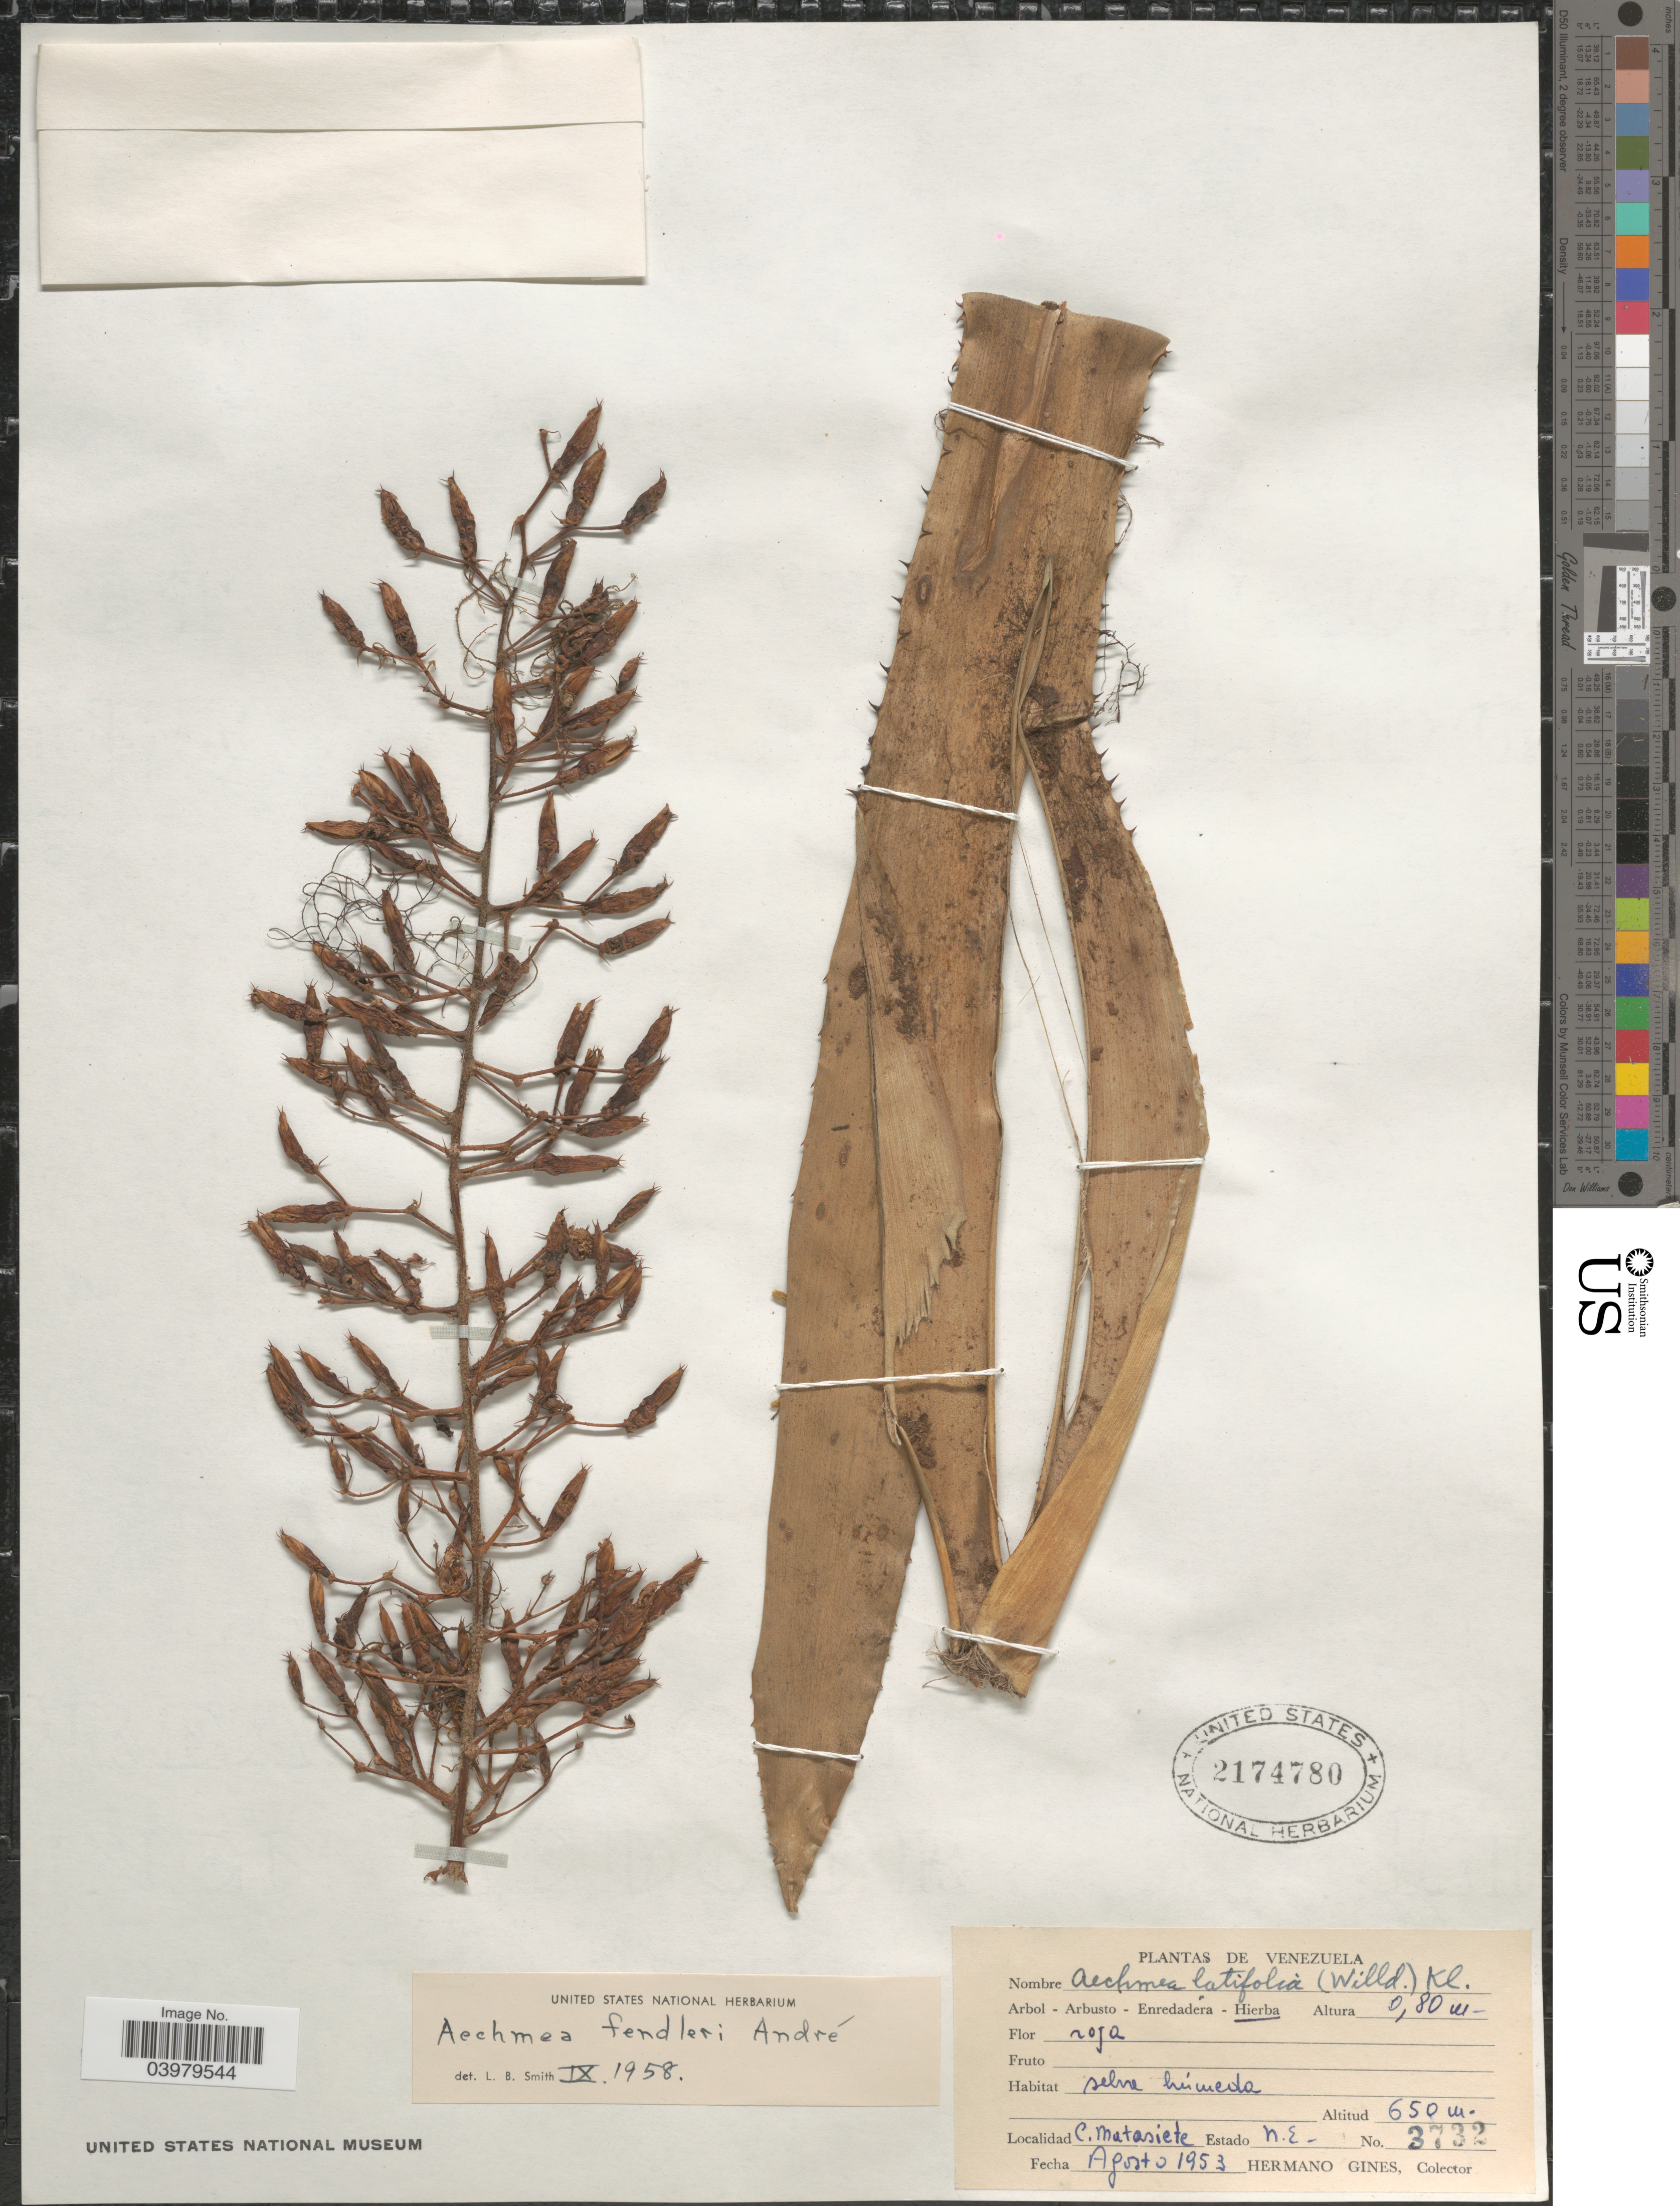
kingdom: Plantae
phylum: Tracheophyta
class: Liliopsida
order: Poales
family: Bromeliaceae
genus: Aechmea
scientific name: Aechmea fendleri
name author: André ex Mez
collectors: Bro. Gines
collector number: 3732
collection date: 1953-08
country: Venezuela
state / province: Nueva Esparta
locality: C. Matasiete. Estado N.E.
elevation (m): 650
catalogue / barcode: US 2174780